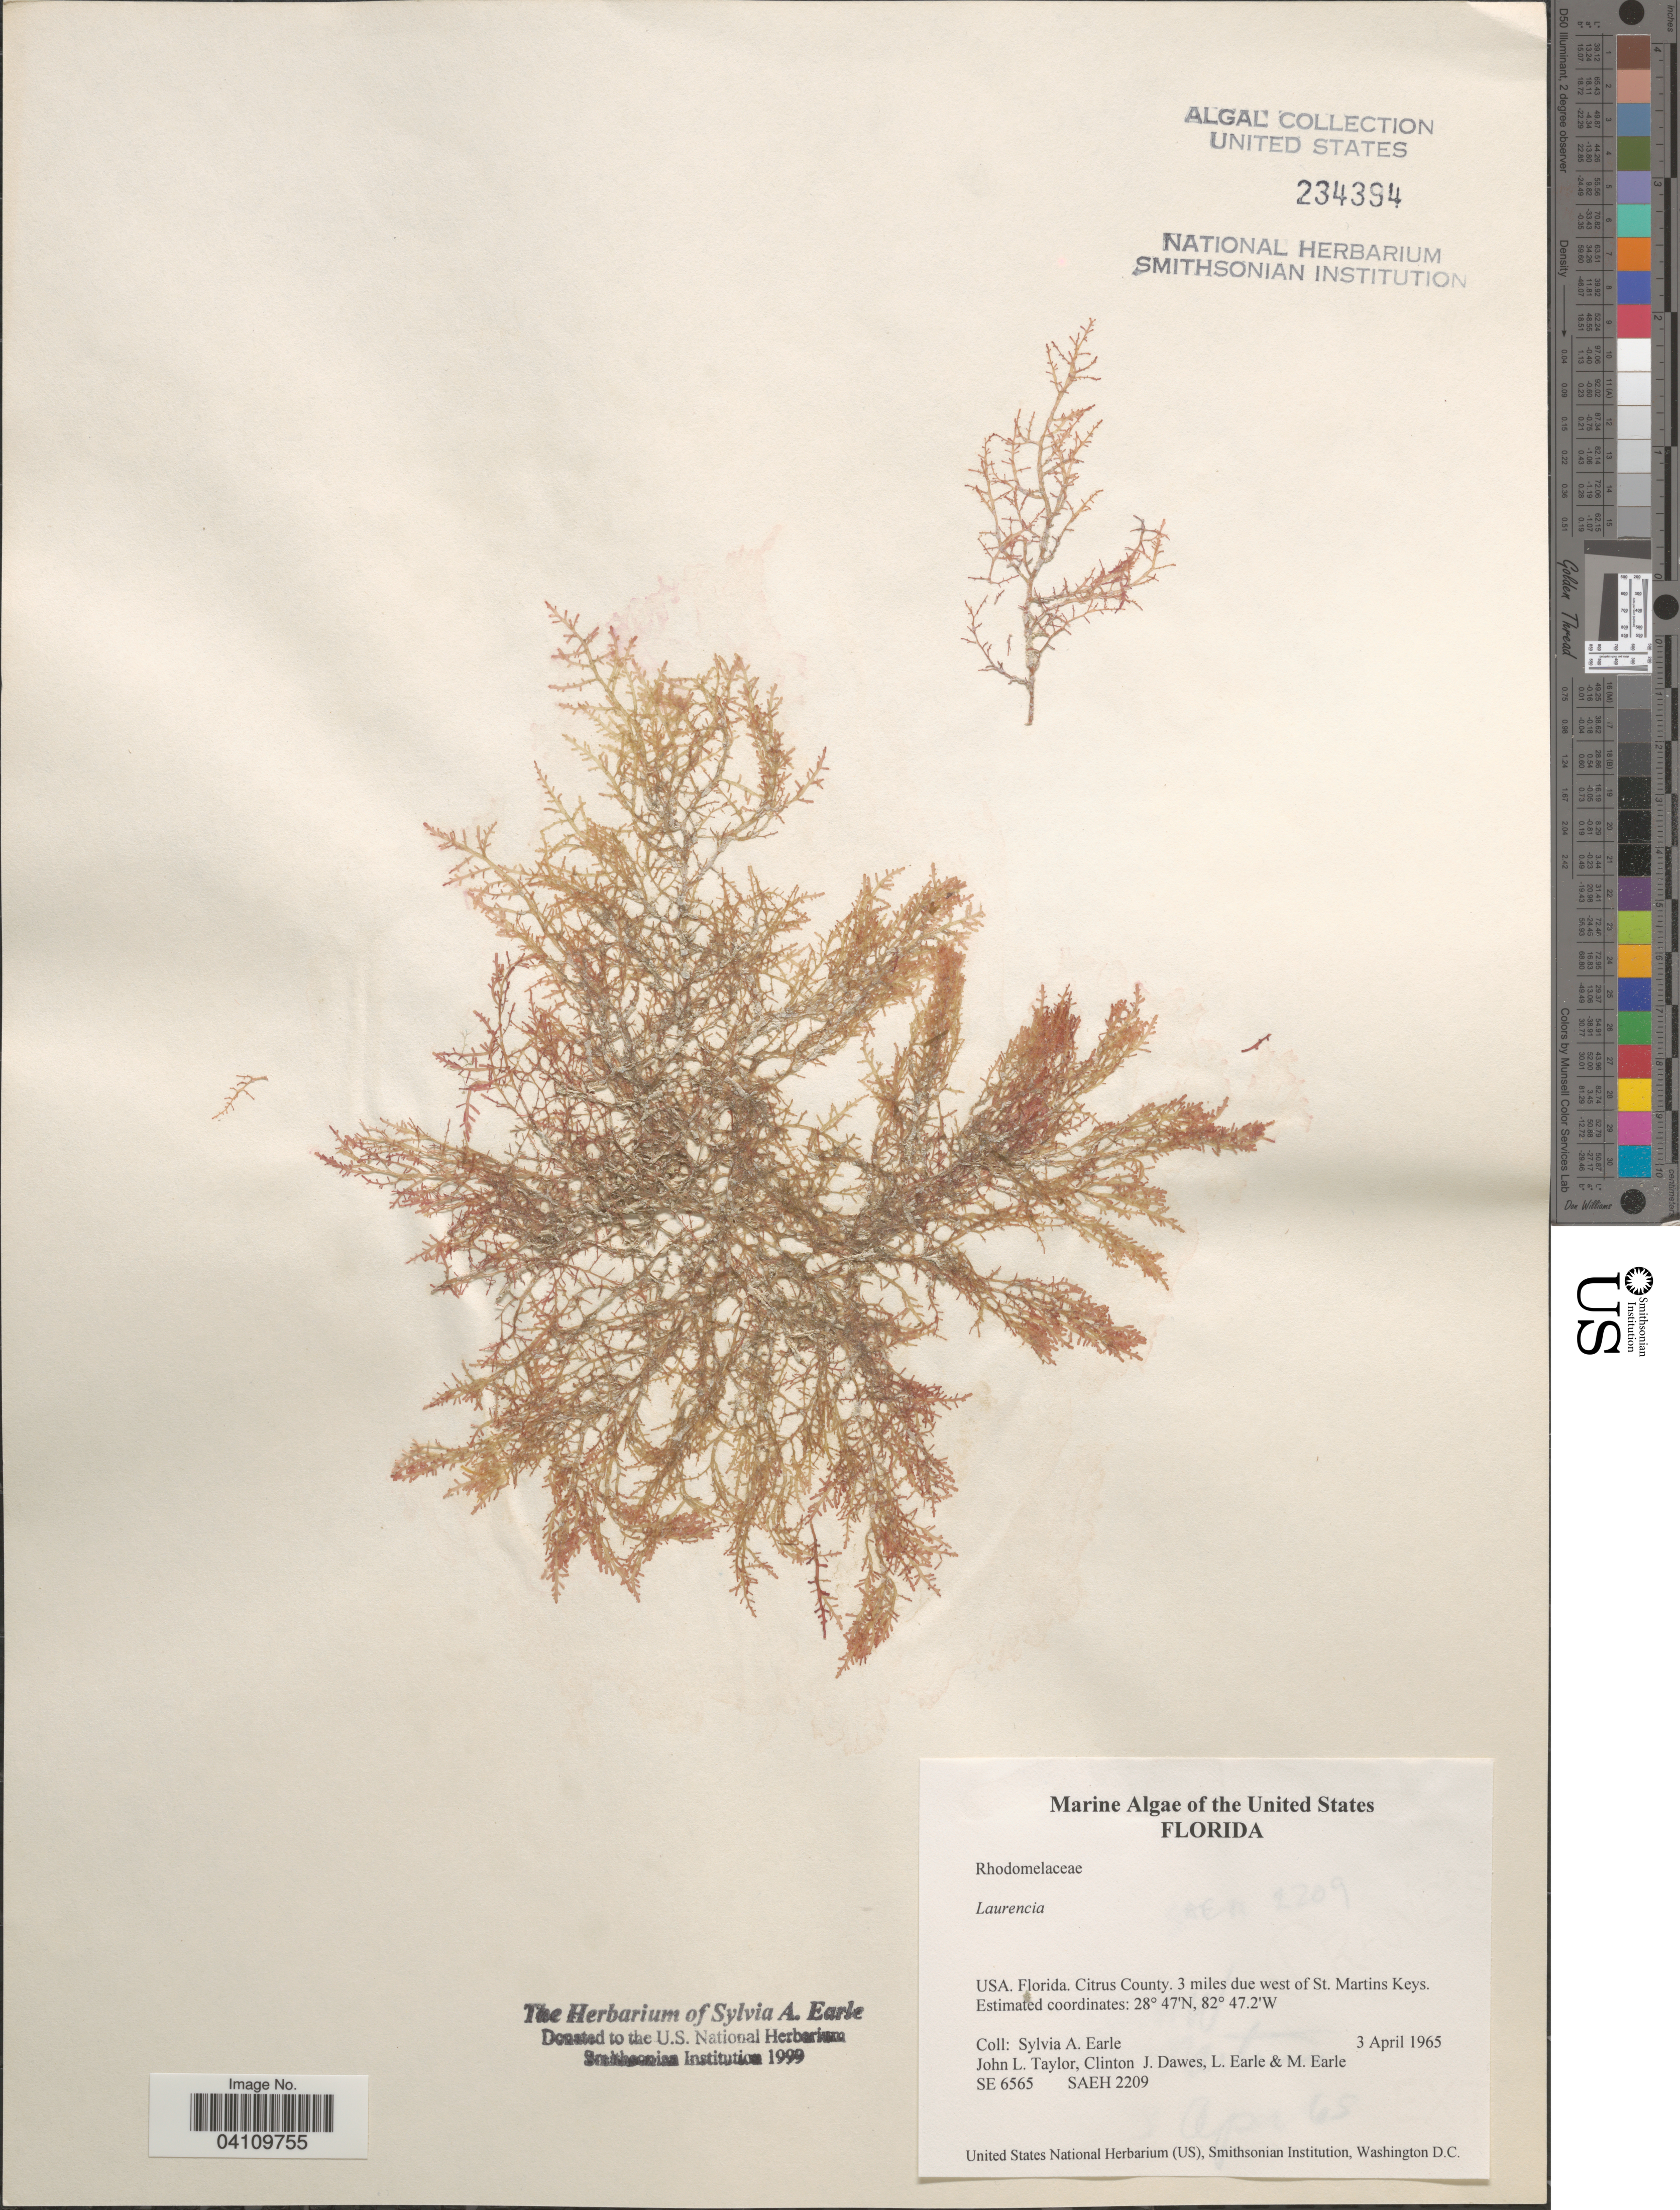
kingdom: Plantae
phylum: Rhodophyta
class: Florideophyceae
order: Ceramiales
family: Rhodomelaceae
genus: Laurencia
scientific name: Laurencia sp.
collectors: S. A. Earle, J. L. Taylor, C. Dawes, L. Earle & M. Earle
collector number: SE 6565/SAEH 2209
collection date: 1965-04-03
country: United States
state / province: Florida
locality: Citrus County. 3 miles due west of St. Martins Keys.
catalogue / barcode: US 234394